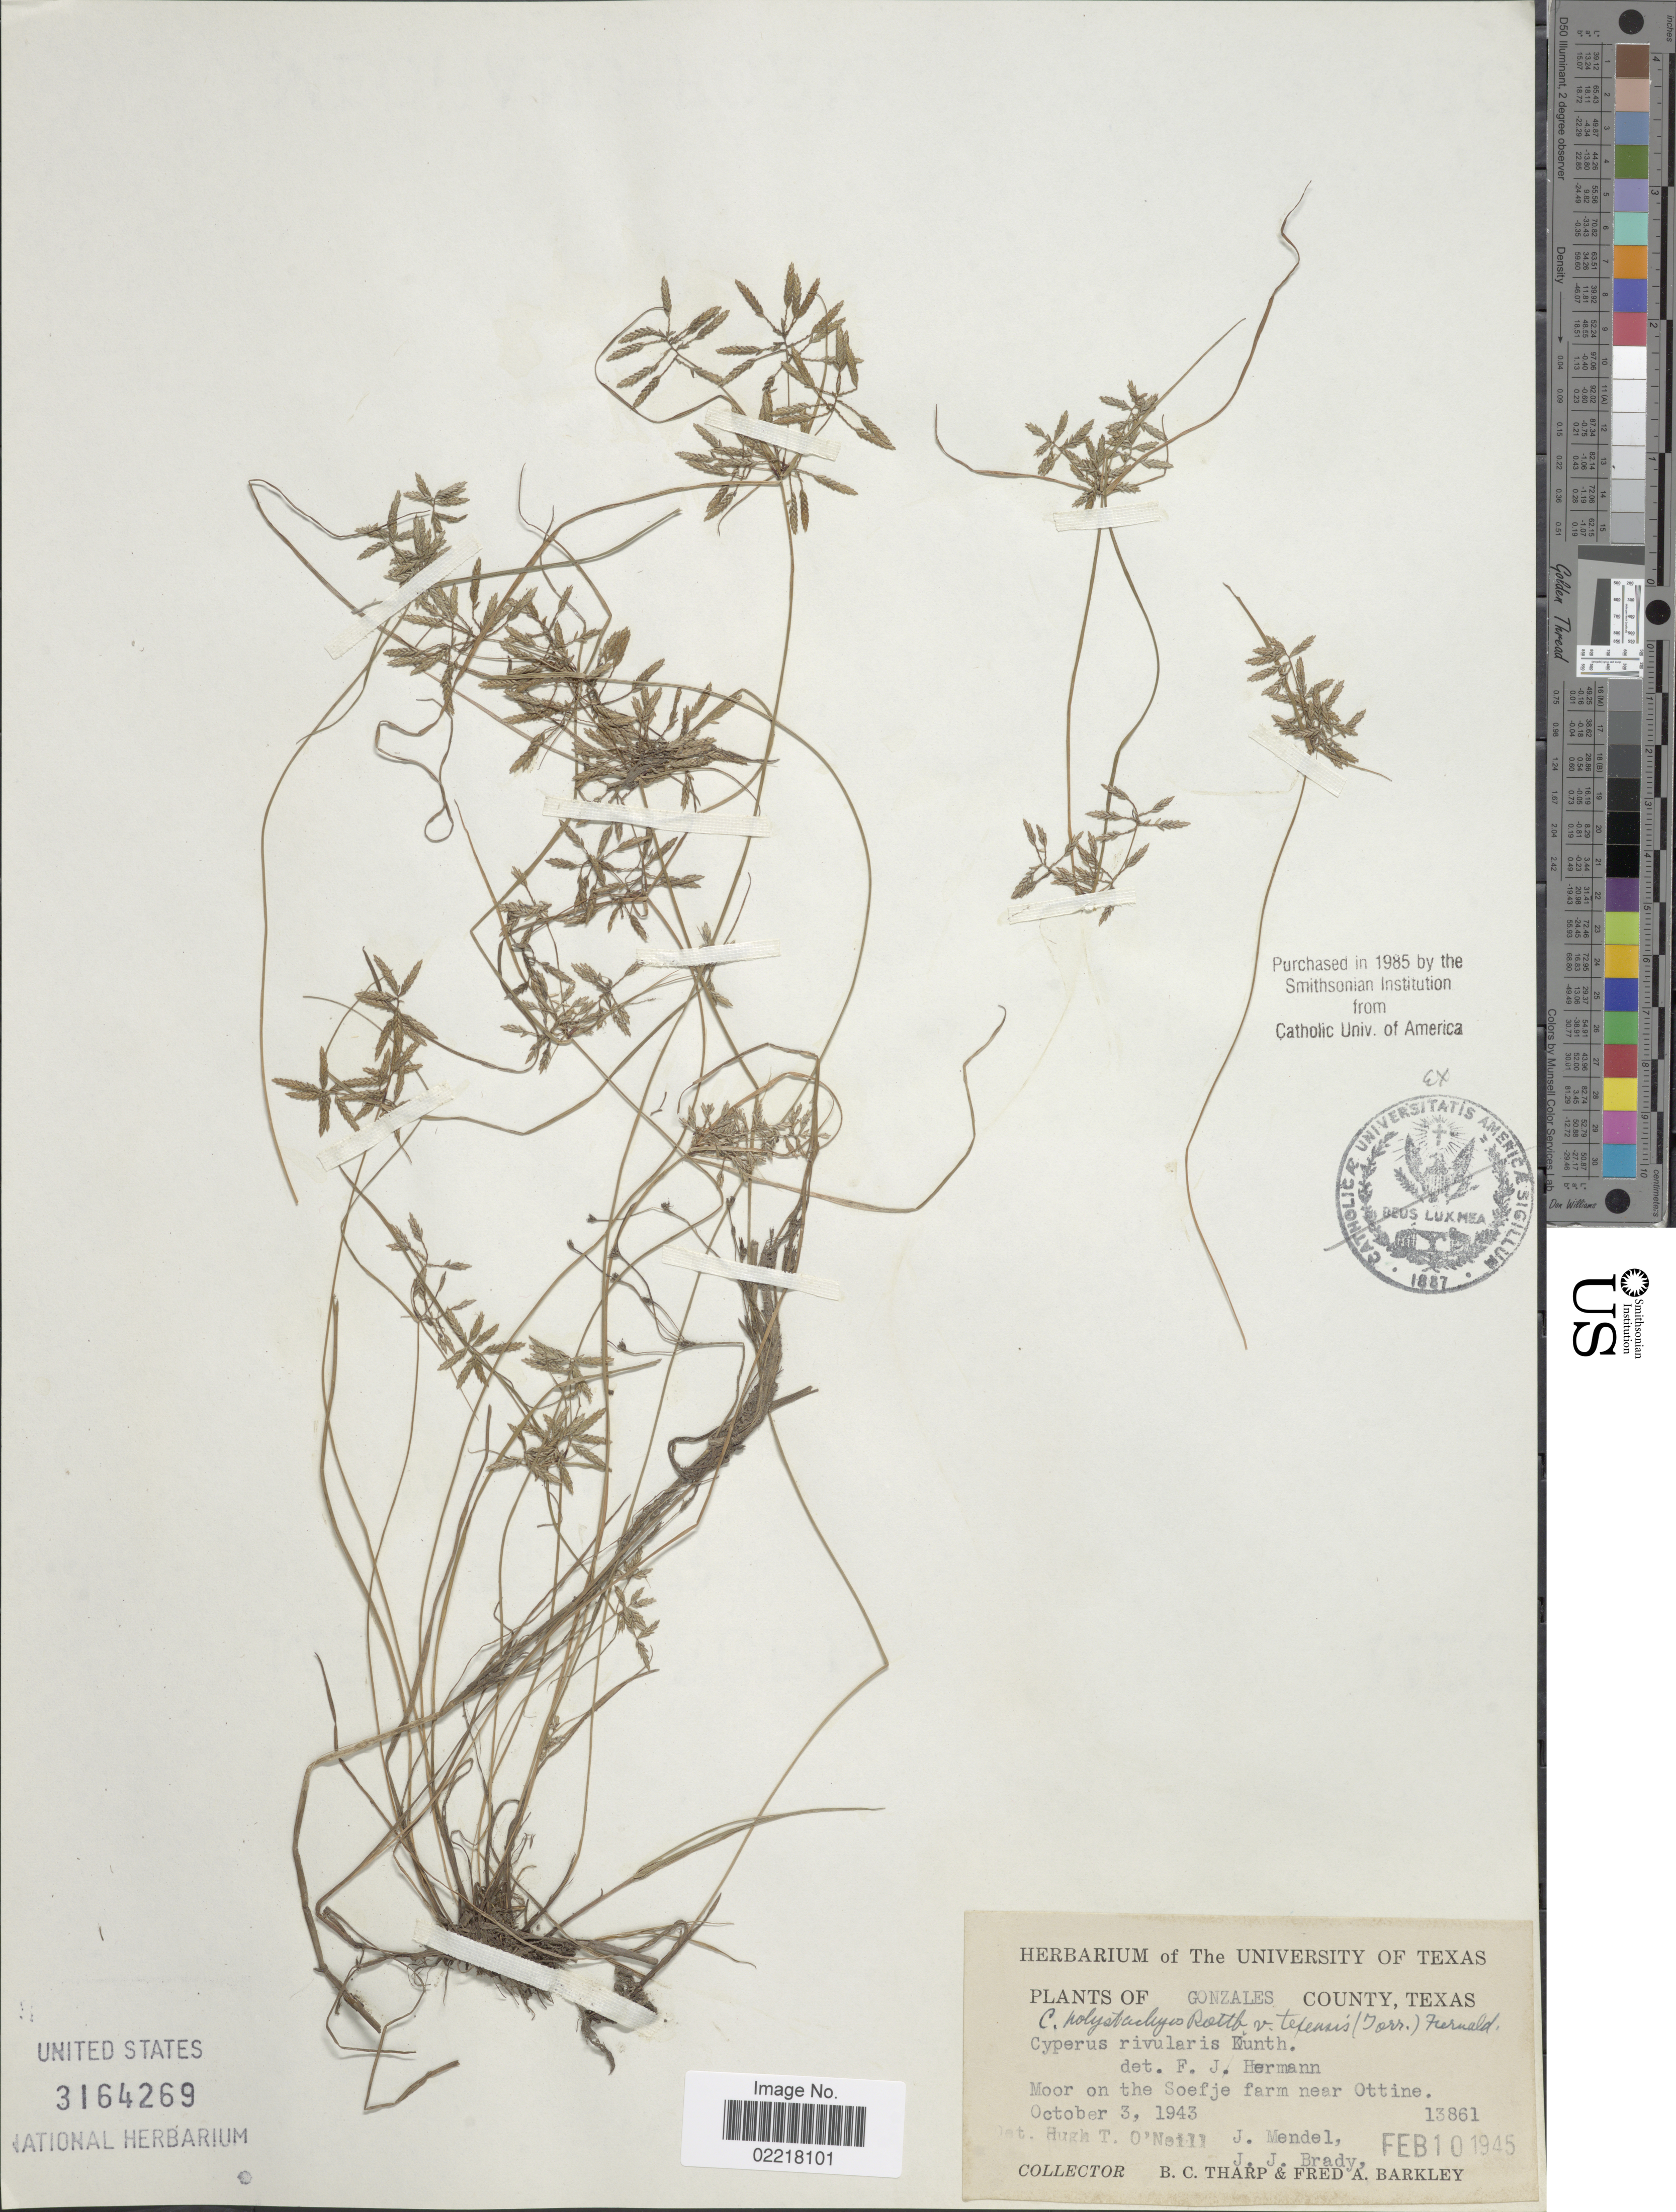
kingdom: Plantae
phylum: Tracheophyta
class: Liliopsida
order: Poales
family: Cyperaceae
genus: Cyperus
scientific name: Cyperus polystachyos var. texensis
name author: (Torr.) Fernald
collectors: B. C. Tharp, F. A. Barkley, J. Brady & J. Mendel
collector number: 13861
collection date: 1943-10-03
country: United States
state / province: Texas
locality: Gonzales County. Moor on the Soefje farm near Ottine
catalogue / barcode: US 3164269